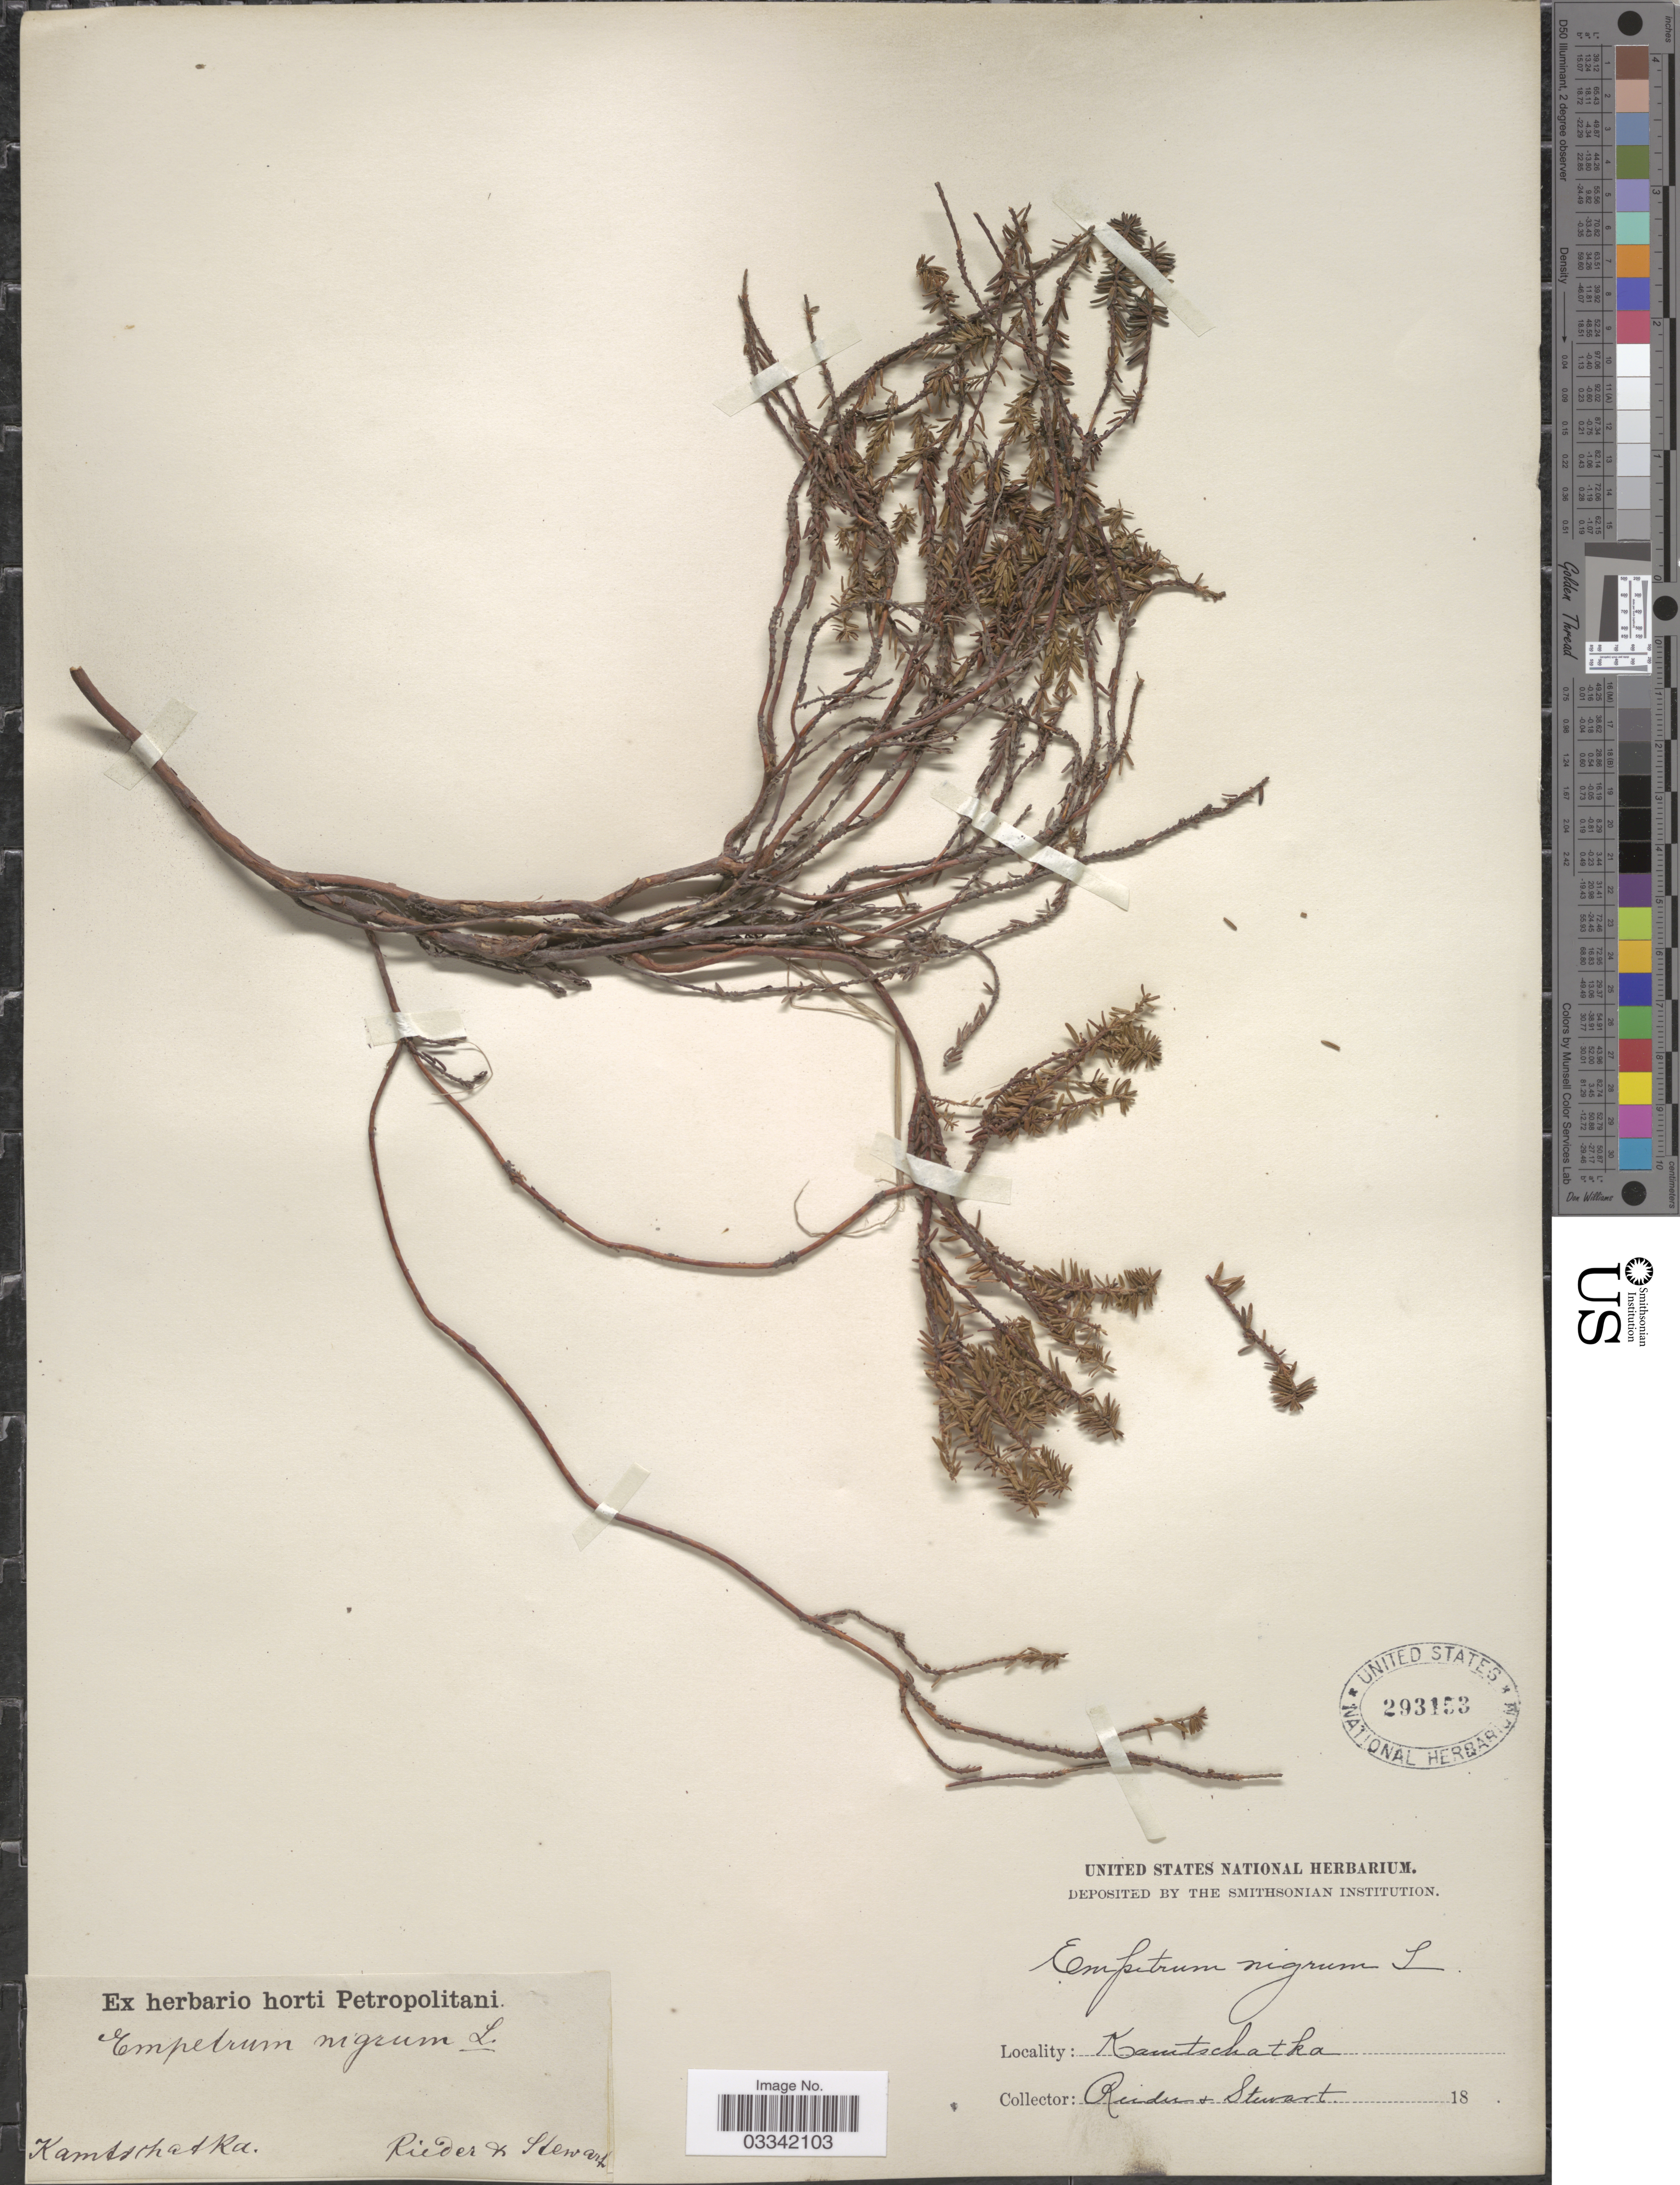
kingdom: Plantae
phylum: Tracheophyta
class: Magnoliopsida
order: Ericales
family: Ericaceae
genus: Empetrum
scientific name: Empetrum nigrum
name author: L.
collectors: Rieder & Stuart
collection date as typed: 18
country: Russian Federation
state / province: Kamchatka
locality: Kamtschatka.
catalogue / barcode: US 293153